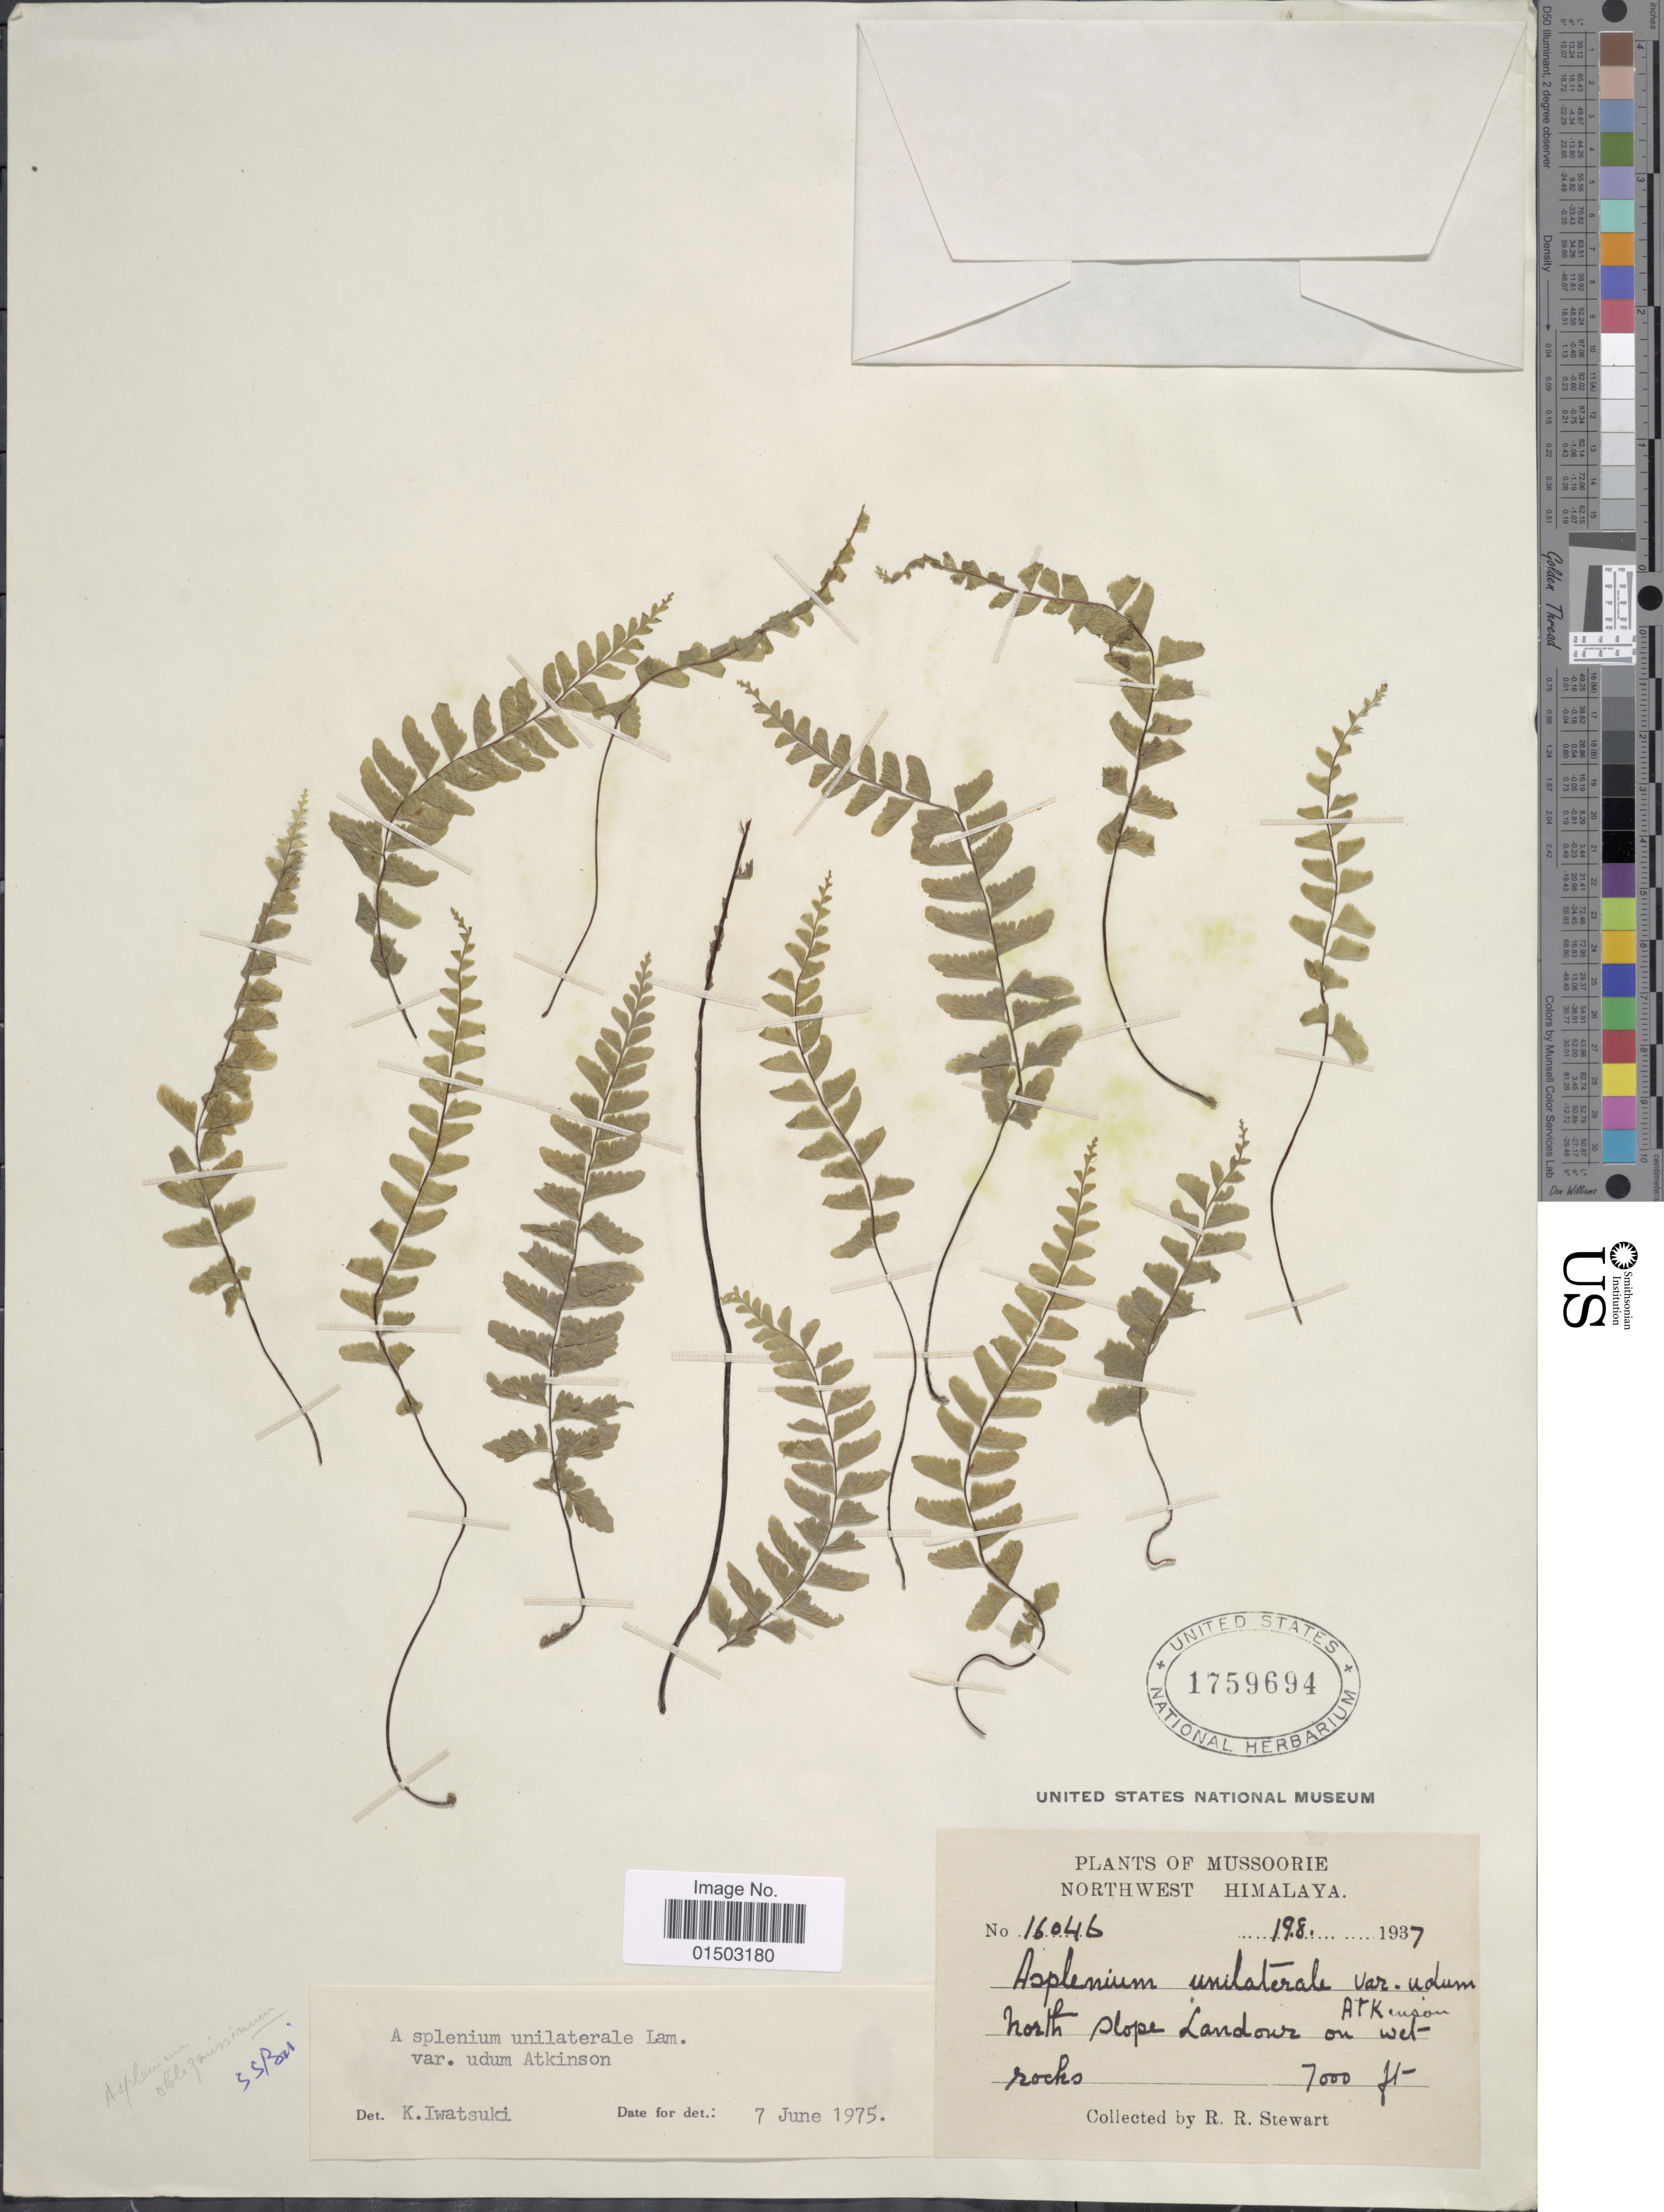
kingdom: Plantae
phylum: Tracheophyta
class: Polypodiopsida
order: Polypodiales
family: Aspleniaceae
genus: Hymenasplenium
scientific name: Hymenasplenium obliquissimum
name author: (Hayata) Sugim.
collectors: R. R. Stewart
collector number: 16046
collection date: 1937-08-19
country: India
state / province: Uttarakhand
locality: Mussoorie, northwest Himalaya, North slope Landour on wet rocks.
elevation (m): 2134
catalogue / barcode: US 1759694